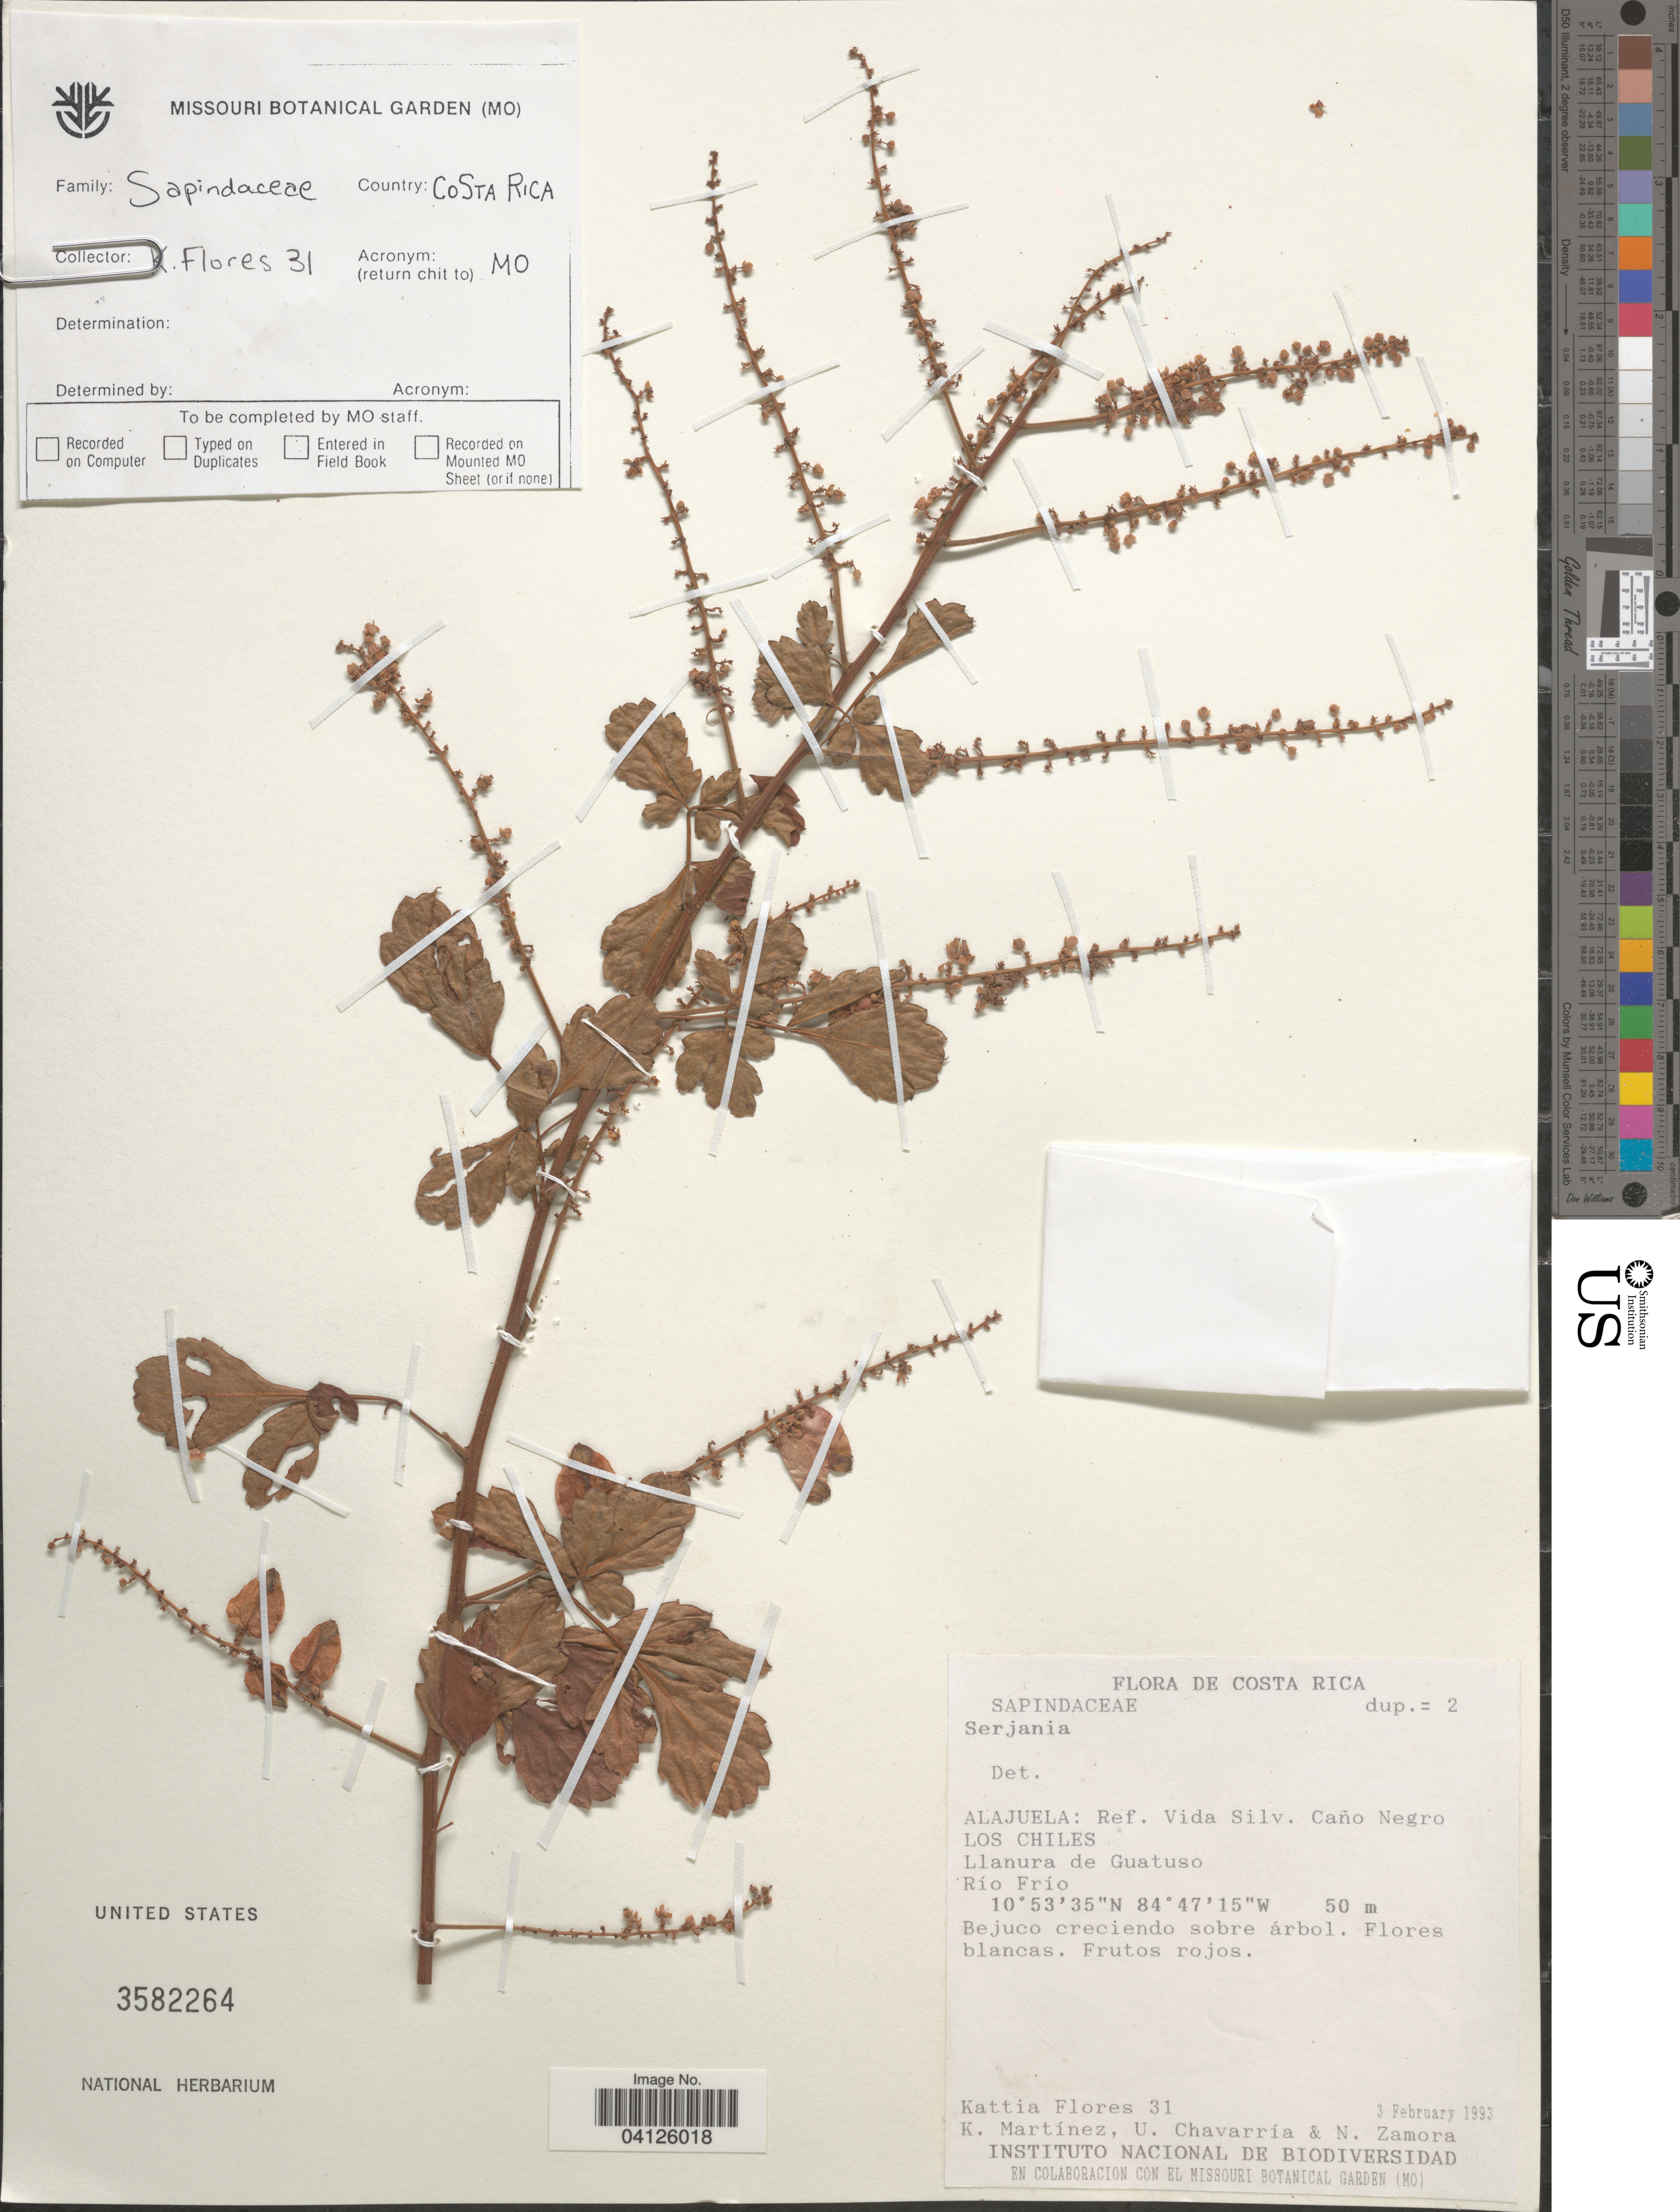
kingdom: Plantae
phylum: Tracheophyta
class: Magnoliopsida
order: Sapindales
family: Sapindaceae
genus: Serjania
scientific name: Serjania triquetra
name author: Radlk.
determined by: Acevedo-Rodriguez, P., (US), Smithsonian Institution - National Museum of Natural History (UNITED STATES)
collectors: K. Flores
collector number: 31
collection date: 1993-02-03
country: Costa Rica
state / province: Alajuela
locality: Ref. Vida Silv. Caño Negro. Los Chiles. Llanura de Guatusco. Río Frío.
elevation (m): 50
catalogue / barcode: US 3582264